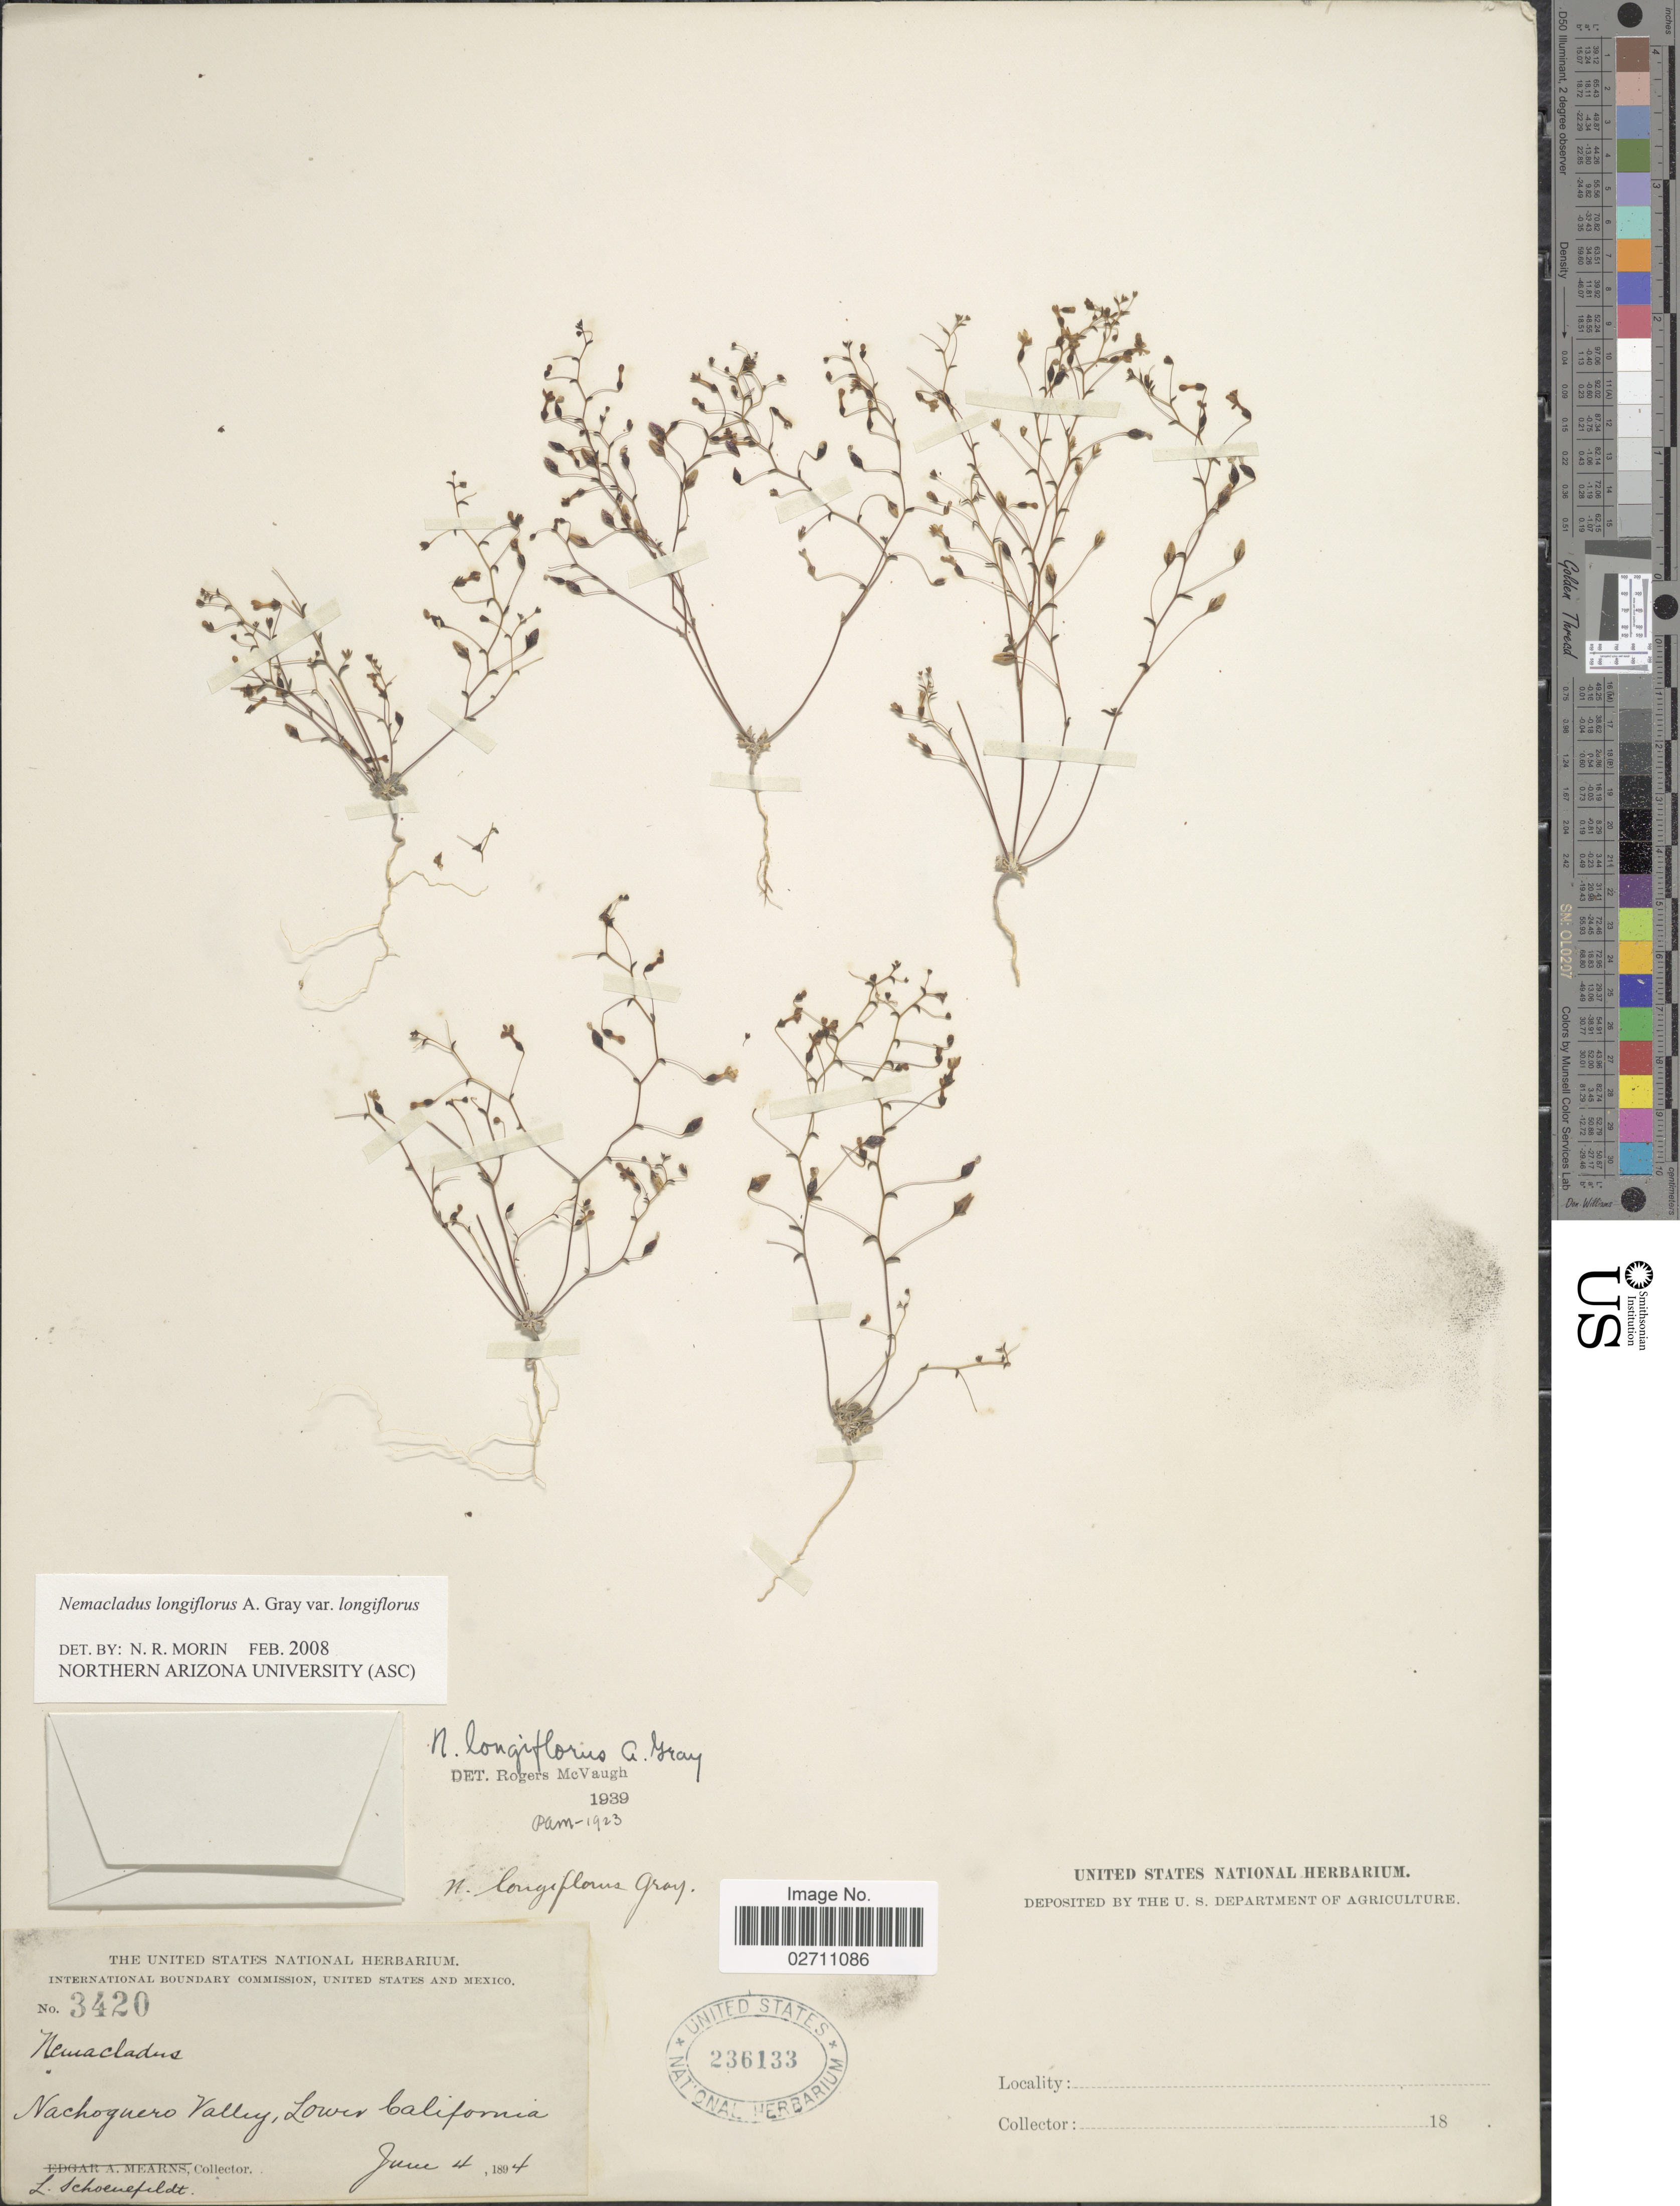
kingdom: Plantae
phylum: Tracheophyta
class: Magnoliopsida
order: Asterales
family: Campanulaceae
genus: Nemacladus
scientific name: Nemacladus longiflorus var. longiflorus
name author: A. Gray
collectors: L. Schoenefeldt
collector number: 3420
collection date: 1894-06-04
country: Mexico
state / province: Baja California Norte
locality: Nachoguero Valley, Lower California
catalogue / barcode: US 236133